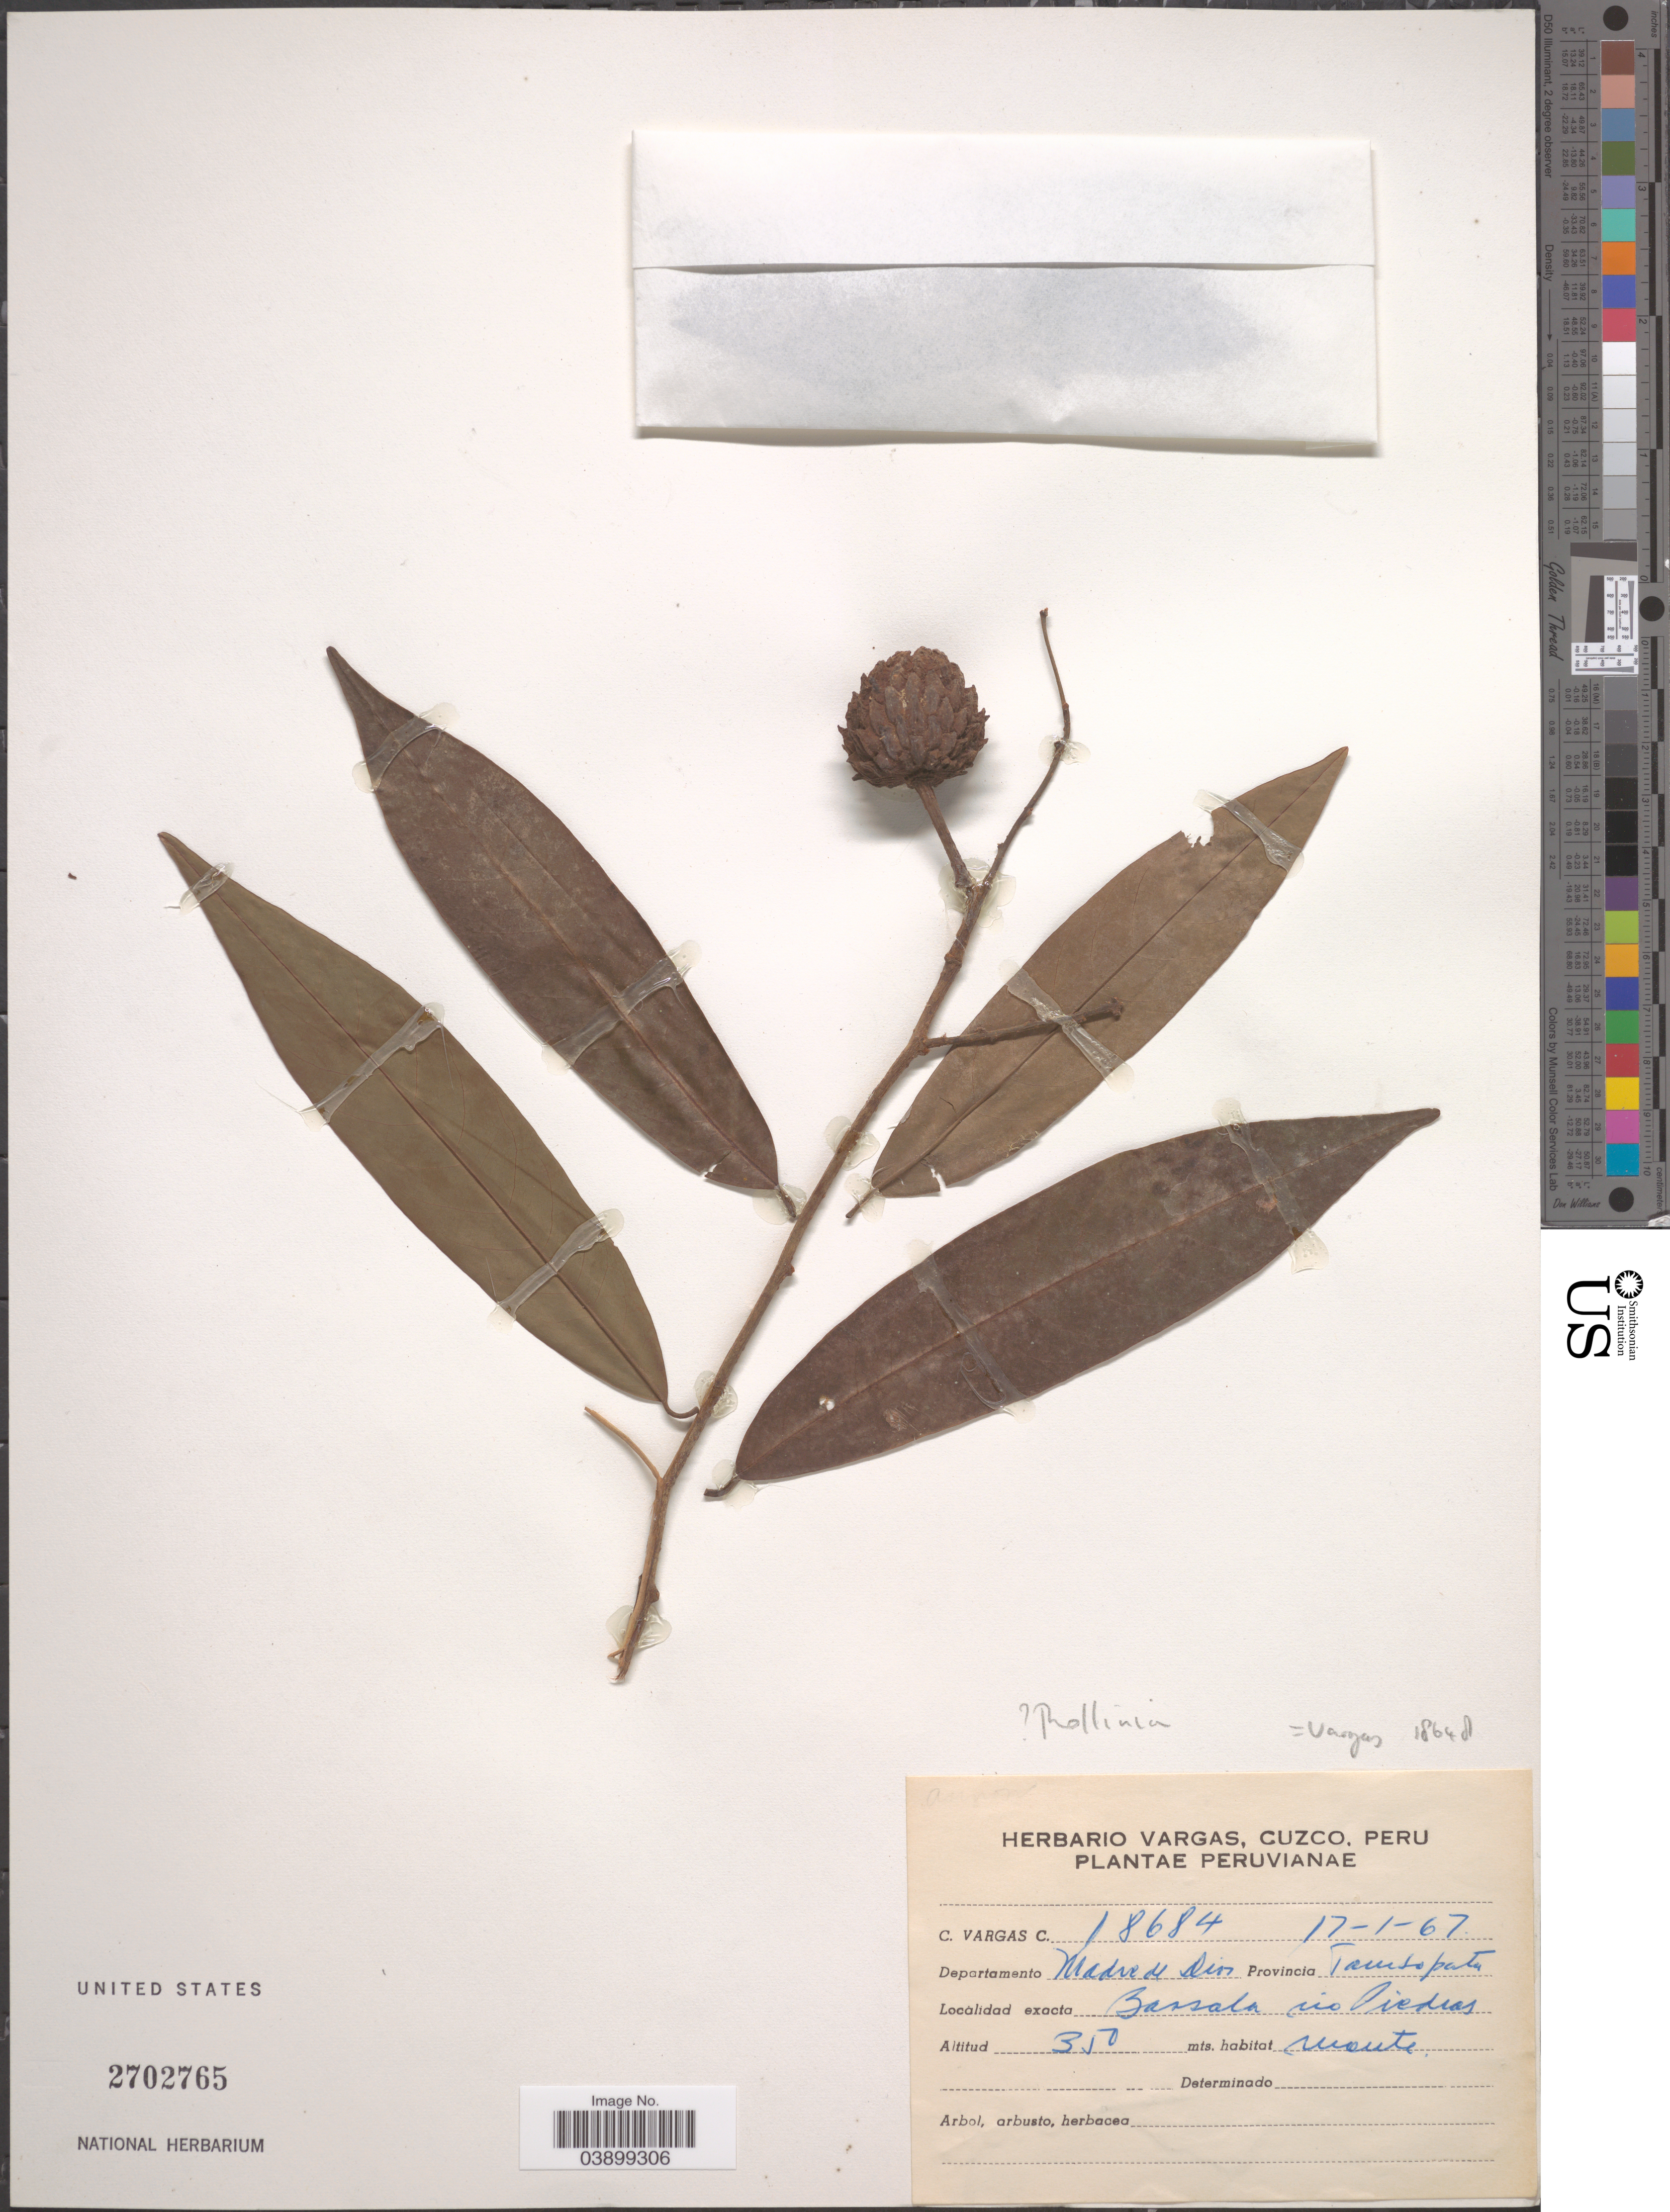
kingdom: Plantae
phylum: Tracheophyta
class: Magnoliopsida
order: Magnoliales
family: Annonaceae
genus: Annona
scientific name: Annona sp.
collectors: C. Vargas Calderón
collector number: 18684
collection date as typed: Transcribed d/m/y: 17/1/67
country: Peru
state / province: Madre de Dios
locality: Departamento Madre de Dios. Provincia Tambopata. Rio Piedras.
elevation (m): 350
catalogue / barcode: US 2702765